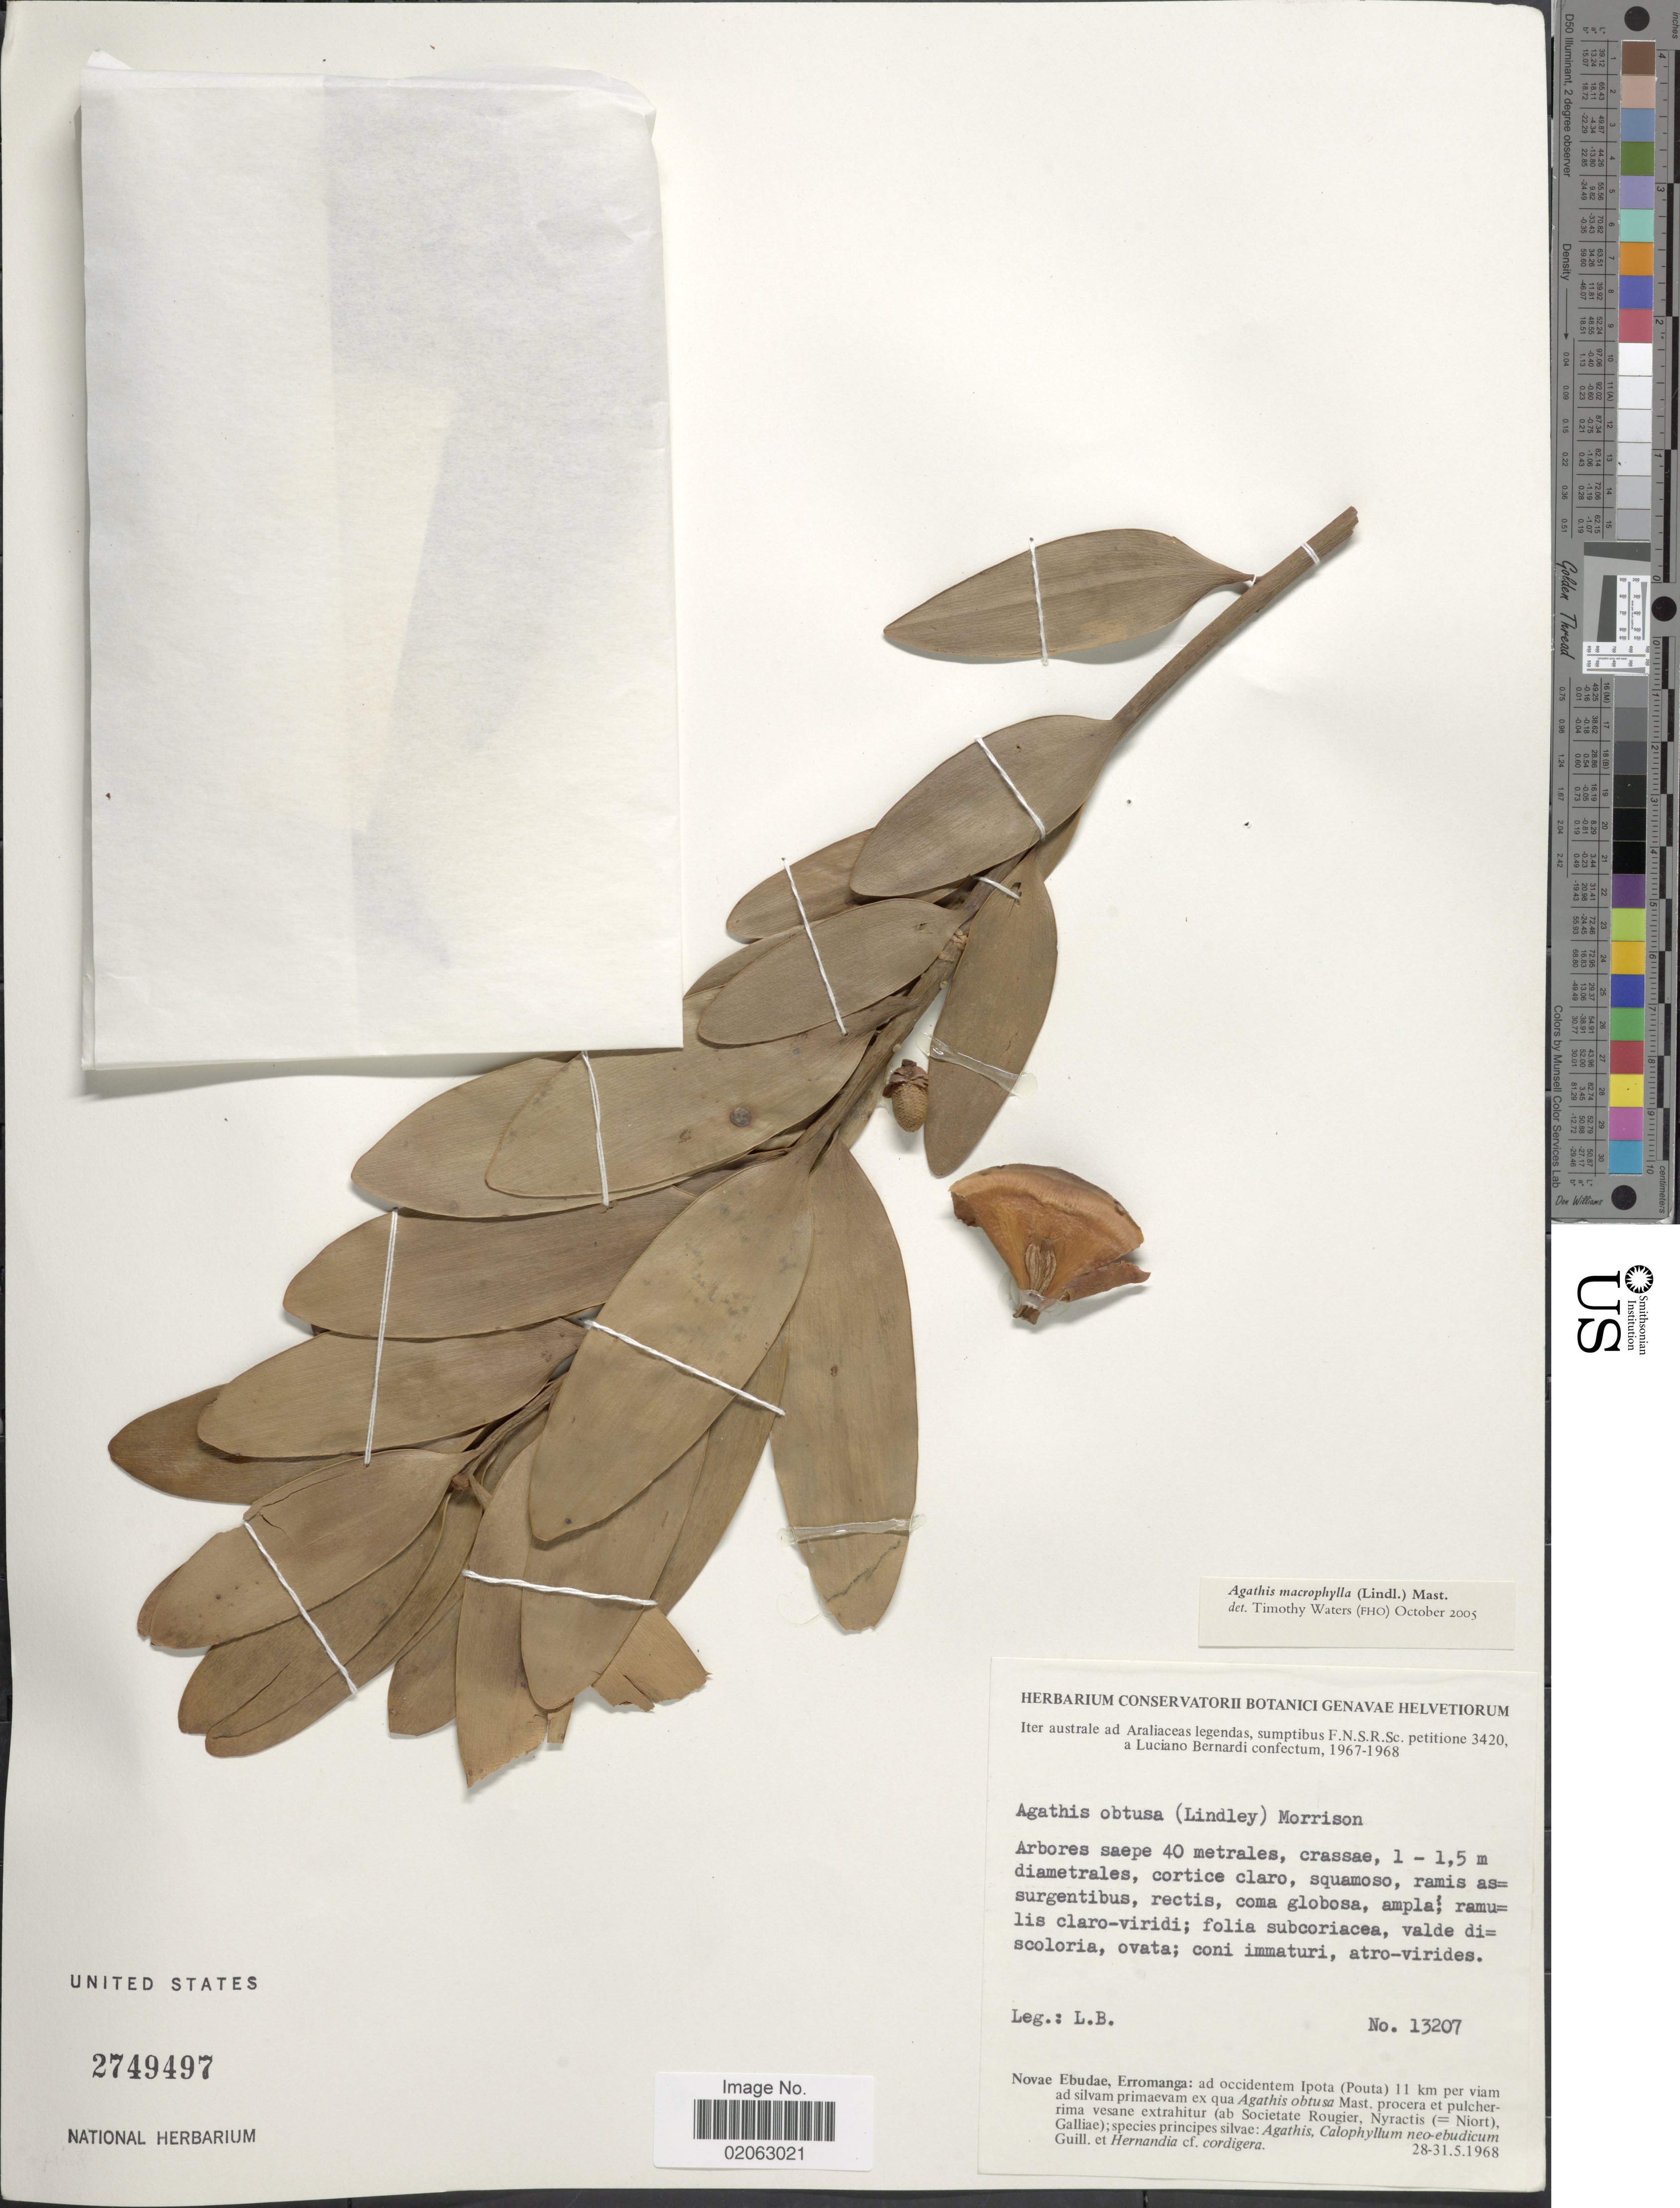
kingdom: Plantae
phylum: Tracheophyta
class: Pinopsida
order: Pinales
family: Araucariaceae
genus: Agathis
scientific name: Agathis macrophylla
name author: (Lindl.) Mast.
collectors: L. Bernardi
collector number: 13207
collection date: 1968-05-28/1968-05-31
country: Vanuatu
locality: Iter australe ad Araliaces legendas, sumptibus F.N.S.R.Sc. petotione 3420, Novae Ebudae, Erromanga: ad occidentem Ipota (Pouta) 11 km per viam ad silvam primaevam.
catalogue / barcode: US 2749497